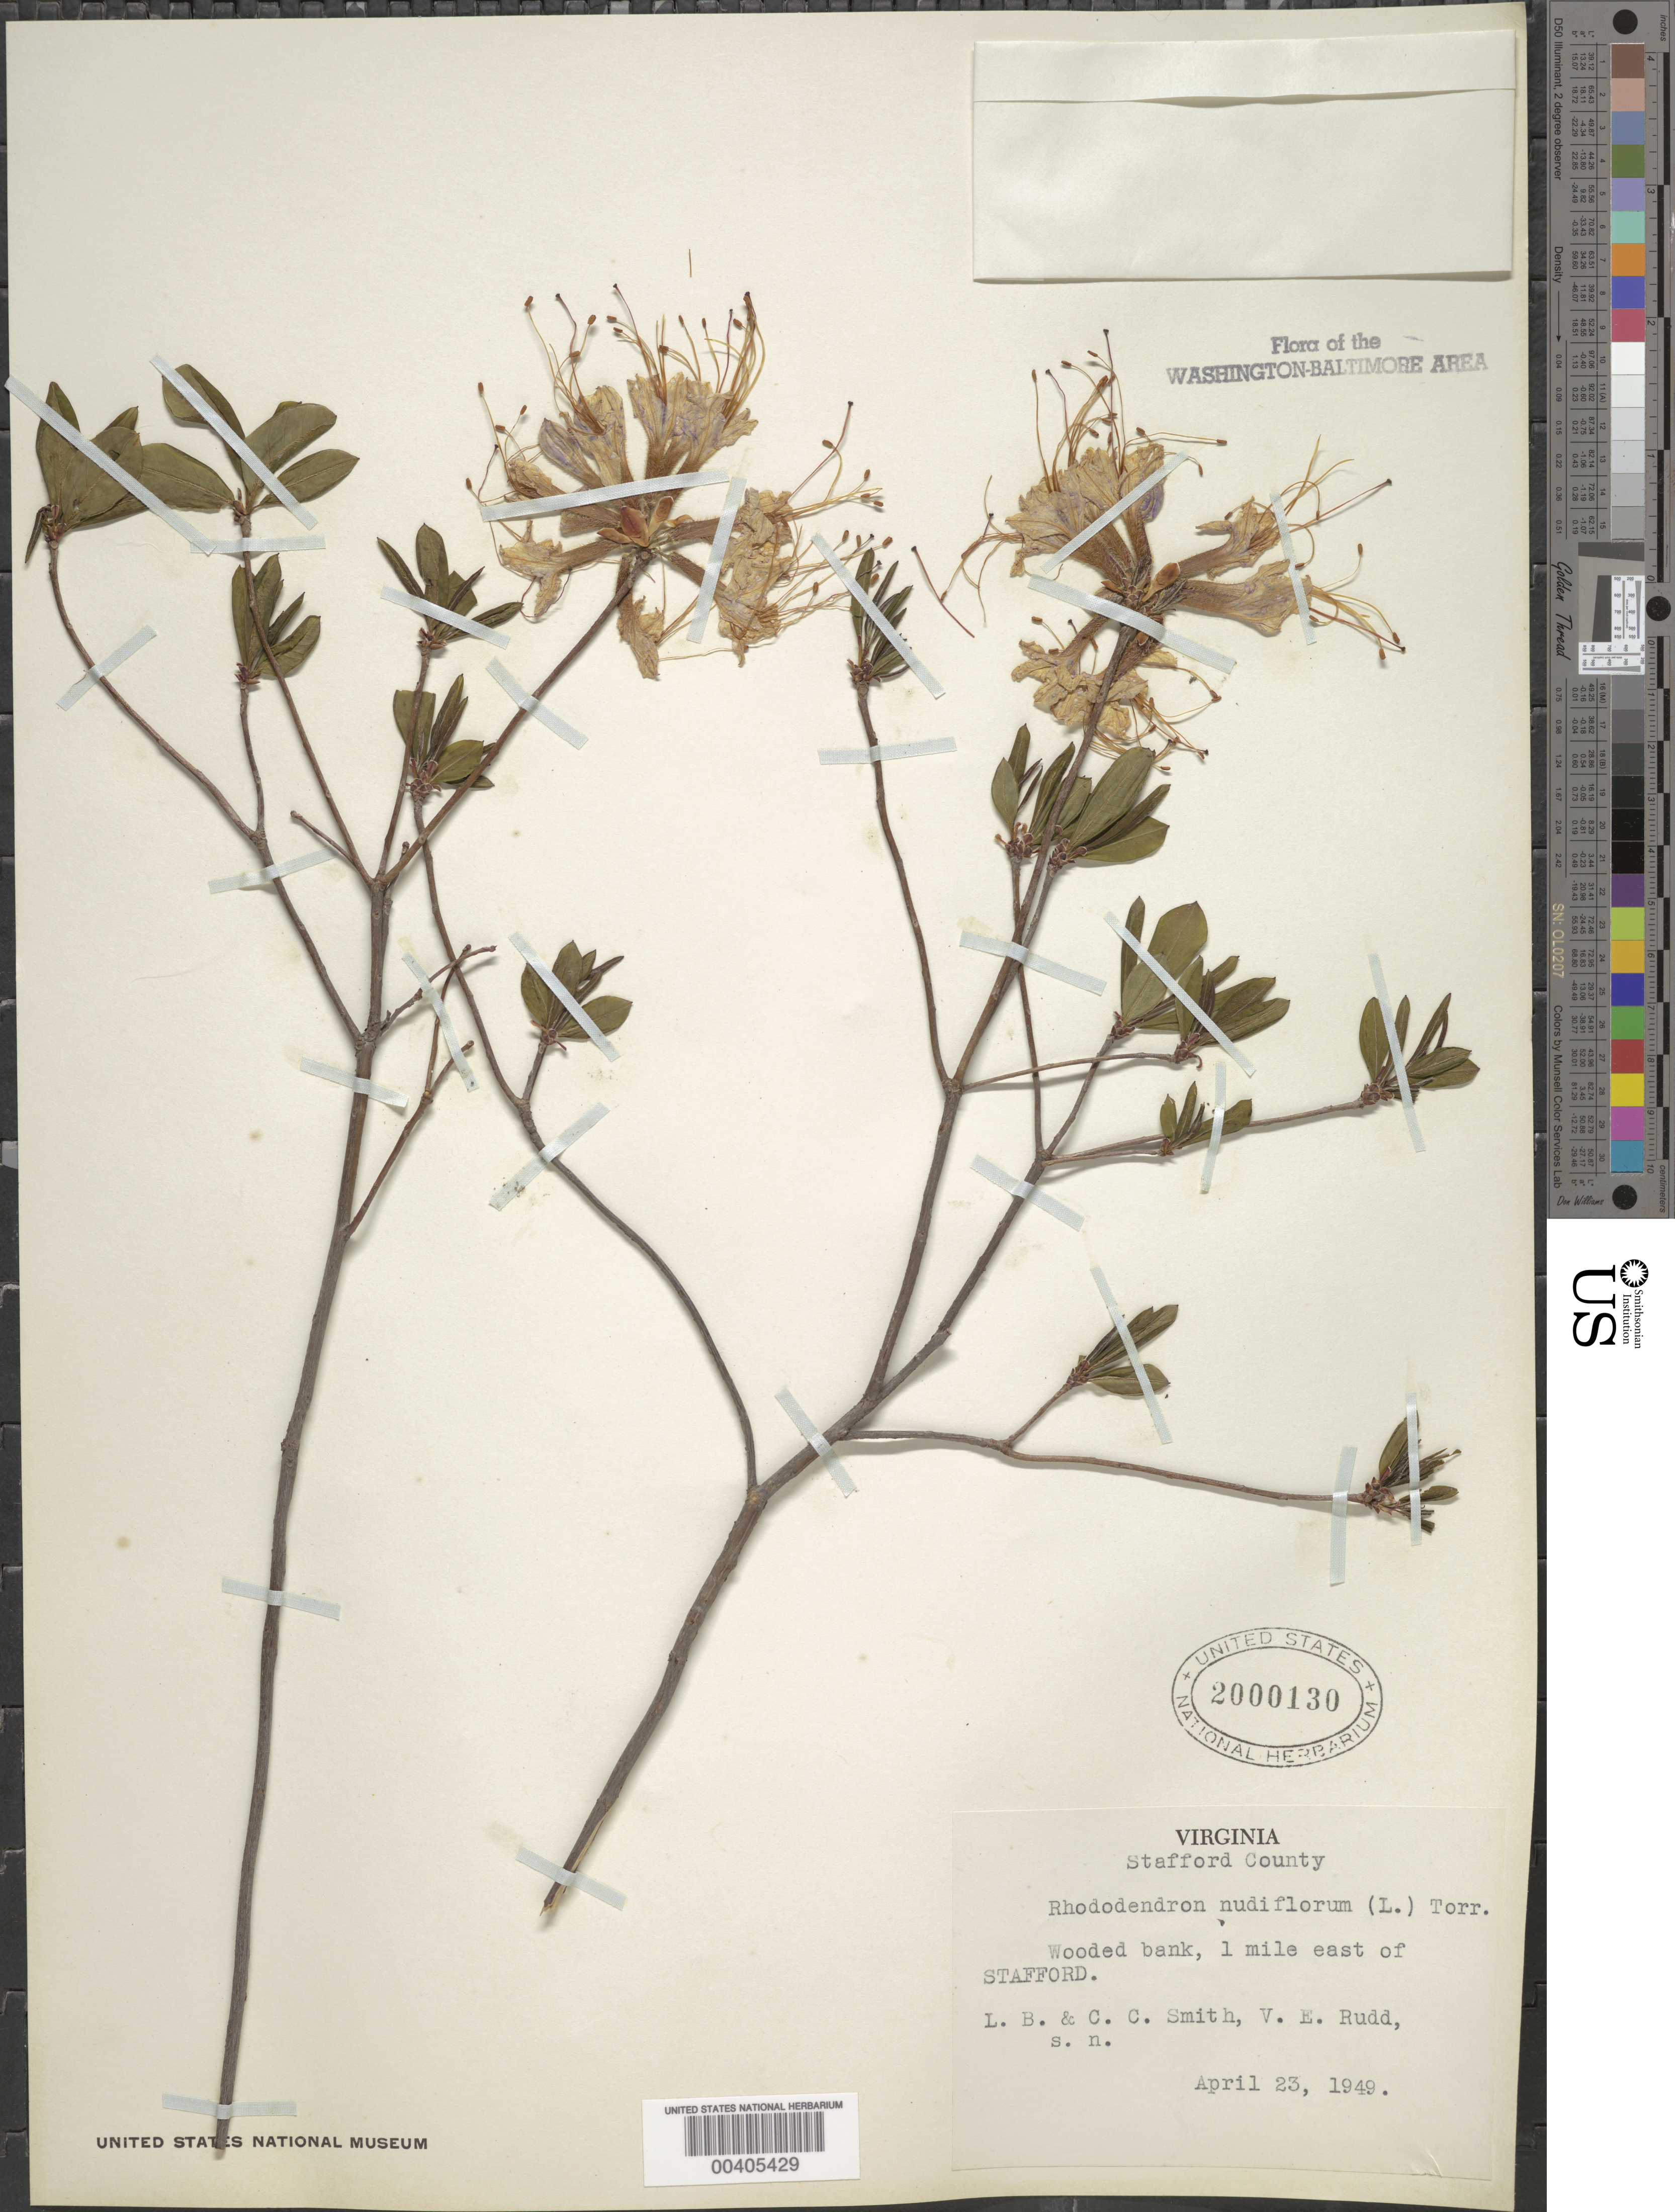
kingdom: Plantae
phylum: Tracheophyta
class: Magnoliopsida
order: Ericales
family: Ericaceae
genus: Rhododendron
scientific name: Rhododendron periclymenoides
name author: (Michx.) Shinners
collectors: L. Smith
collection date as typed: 23 Apr 1949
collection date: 1949-04-23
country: United States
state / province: Virginia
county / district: Stafford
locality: East of Stafford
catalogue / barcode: US 2000130